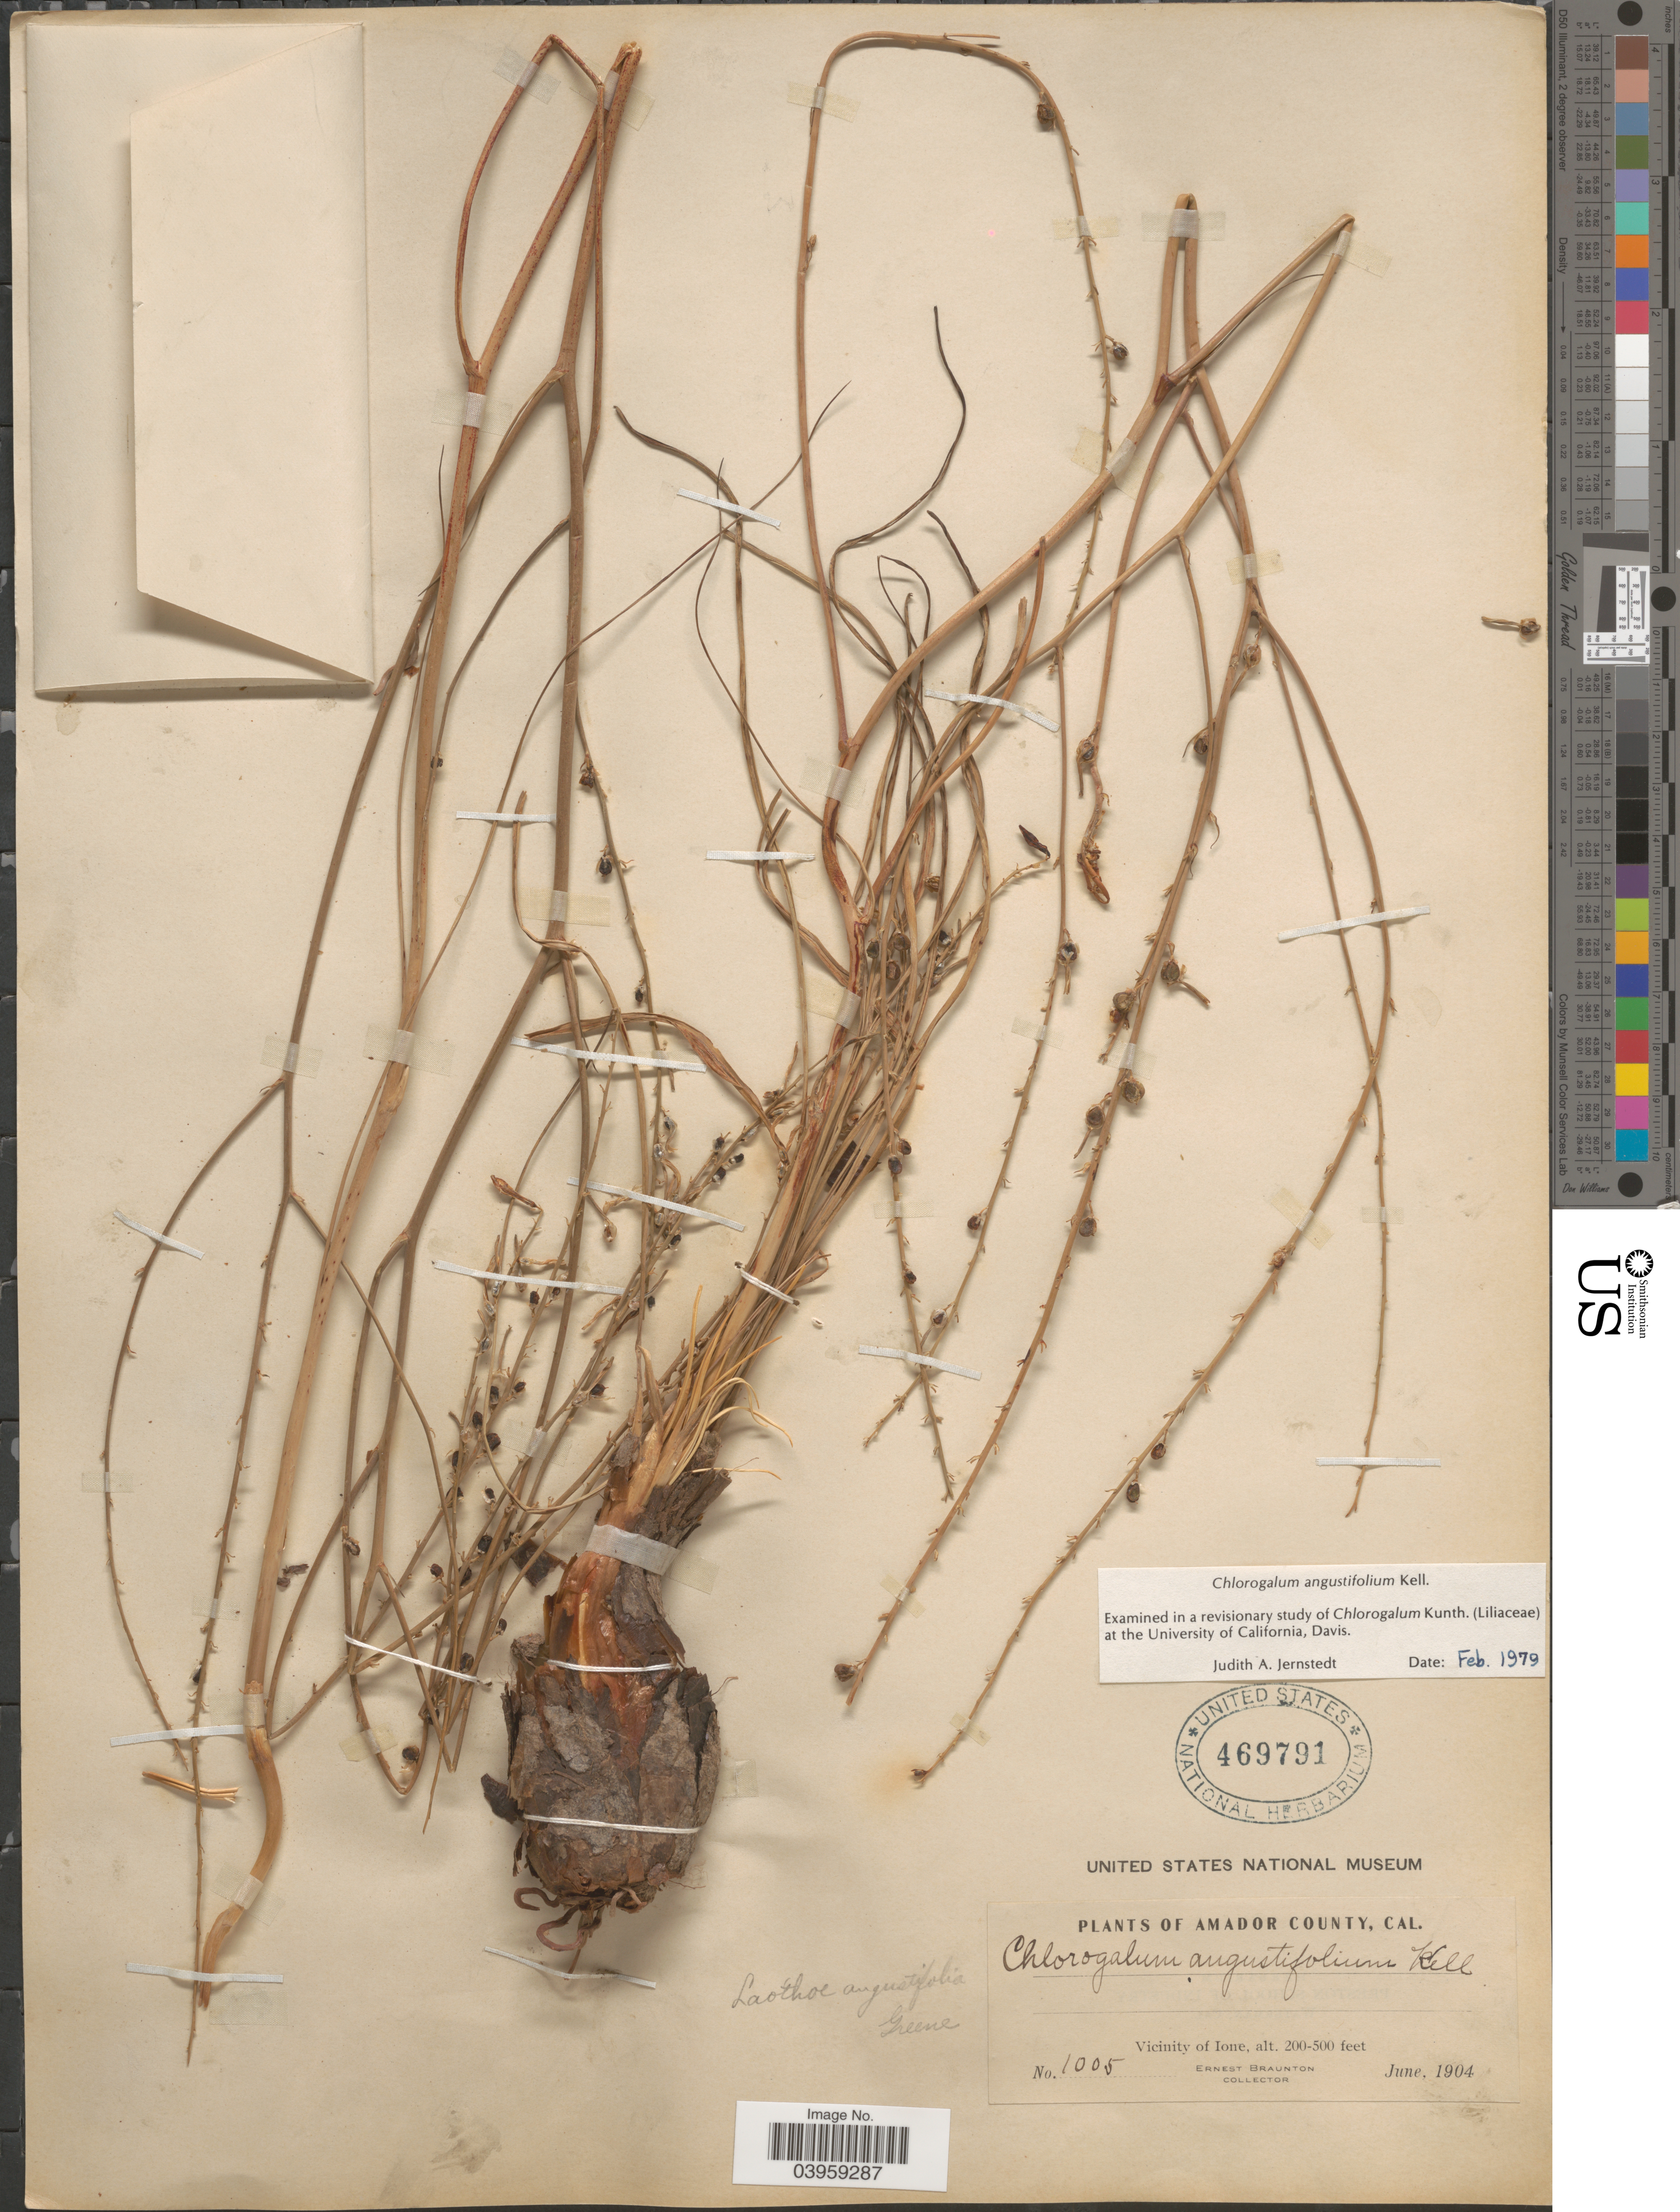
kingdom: Plantae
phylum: Tracheophyta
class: Liliopsida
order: Asparagales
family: Asparagaceae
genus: Chlorogalum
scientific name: Chlorogalum angustifolium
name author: Kellogg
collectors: E. Braunton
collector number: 1005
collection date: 1904-06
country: United States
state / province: California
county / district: Amador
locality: Amador County. Vicinity of Ione.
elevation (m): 61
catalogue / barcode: US 469791